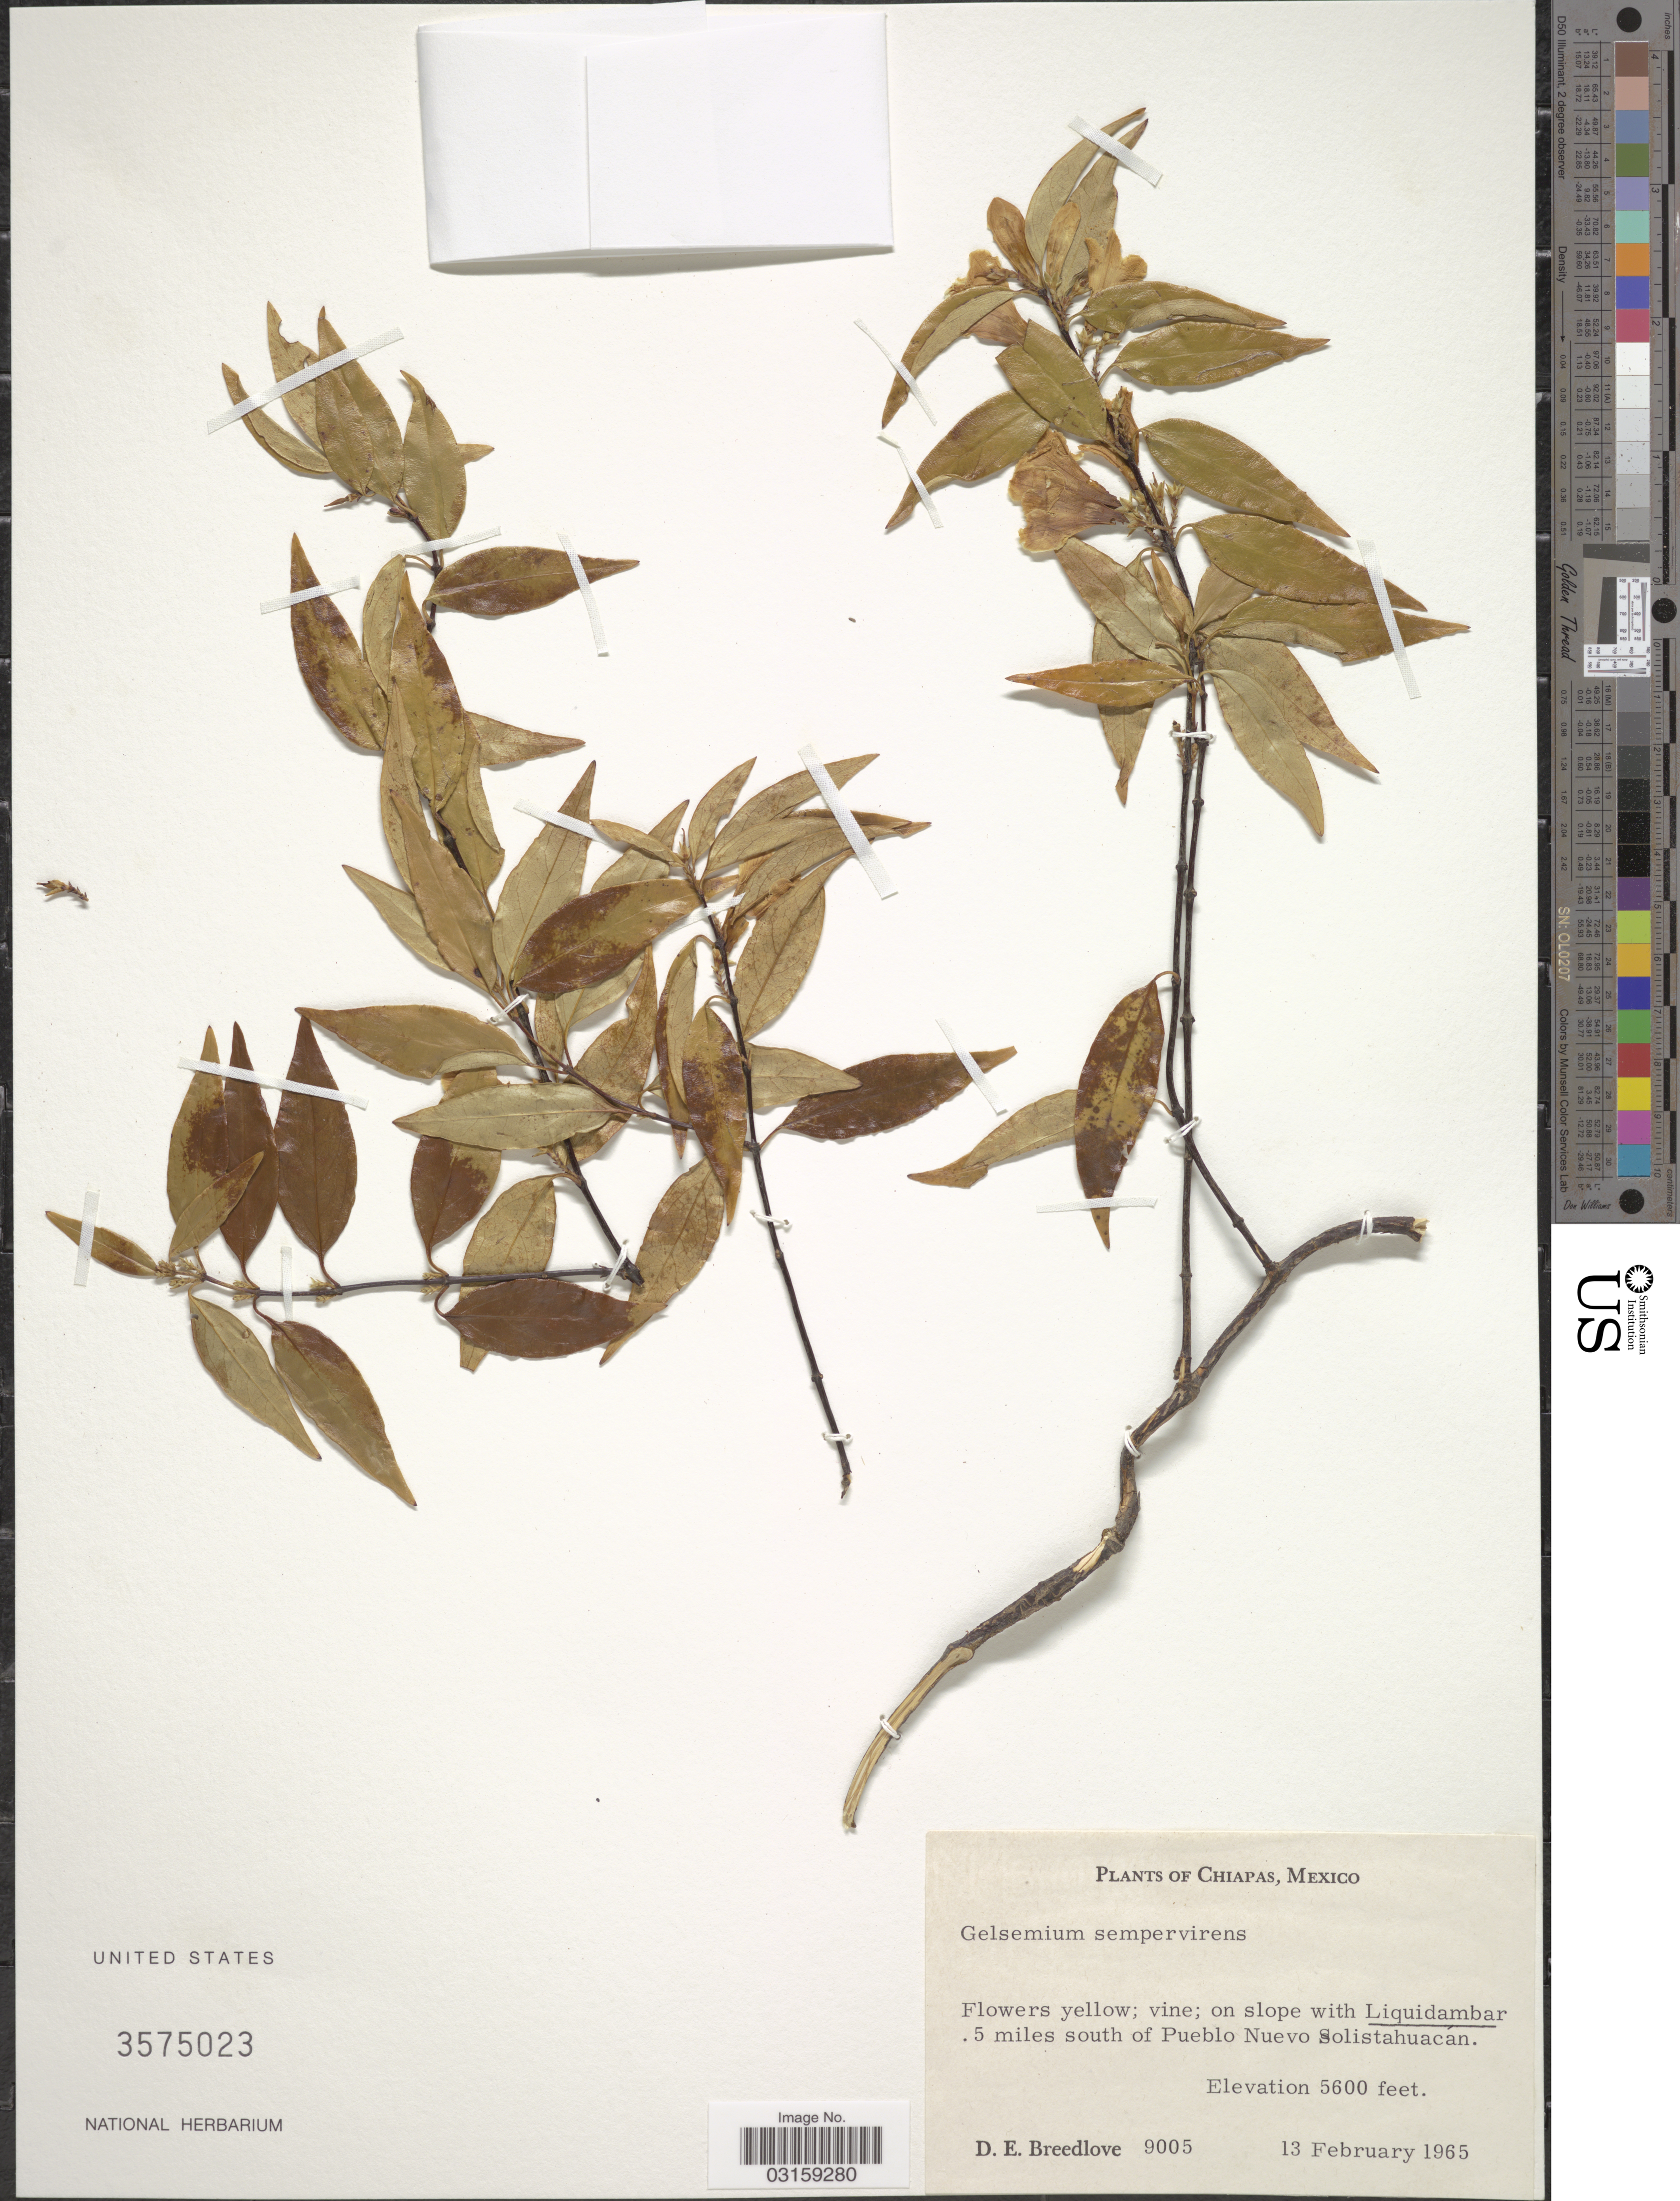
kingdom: Plantae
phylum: Tracheophyta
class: Magnoliopsida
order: Gentianales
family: Gelsemiaceae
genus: Gelsemium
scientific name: Gelsemium sempervirens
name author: (L.) J. St.-Hil.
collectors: D. E. Breedlove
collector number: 9005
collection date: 1965-02-13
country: Mexico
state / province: Chiapas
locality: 5 miles south of Pueblo Nuevo Solistahuacán.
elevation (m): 1707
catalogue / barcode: US 3575023